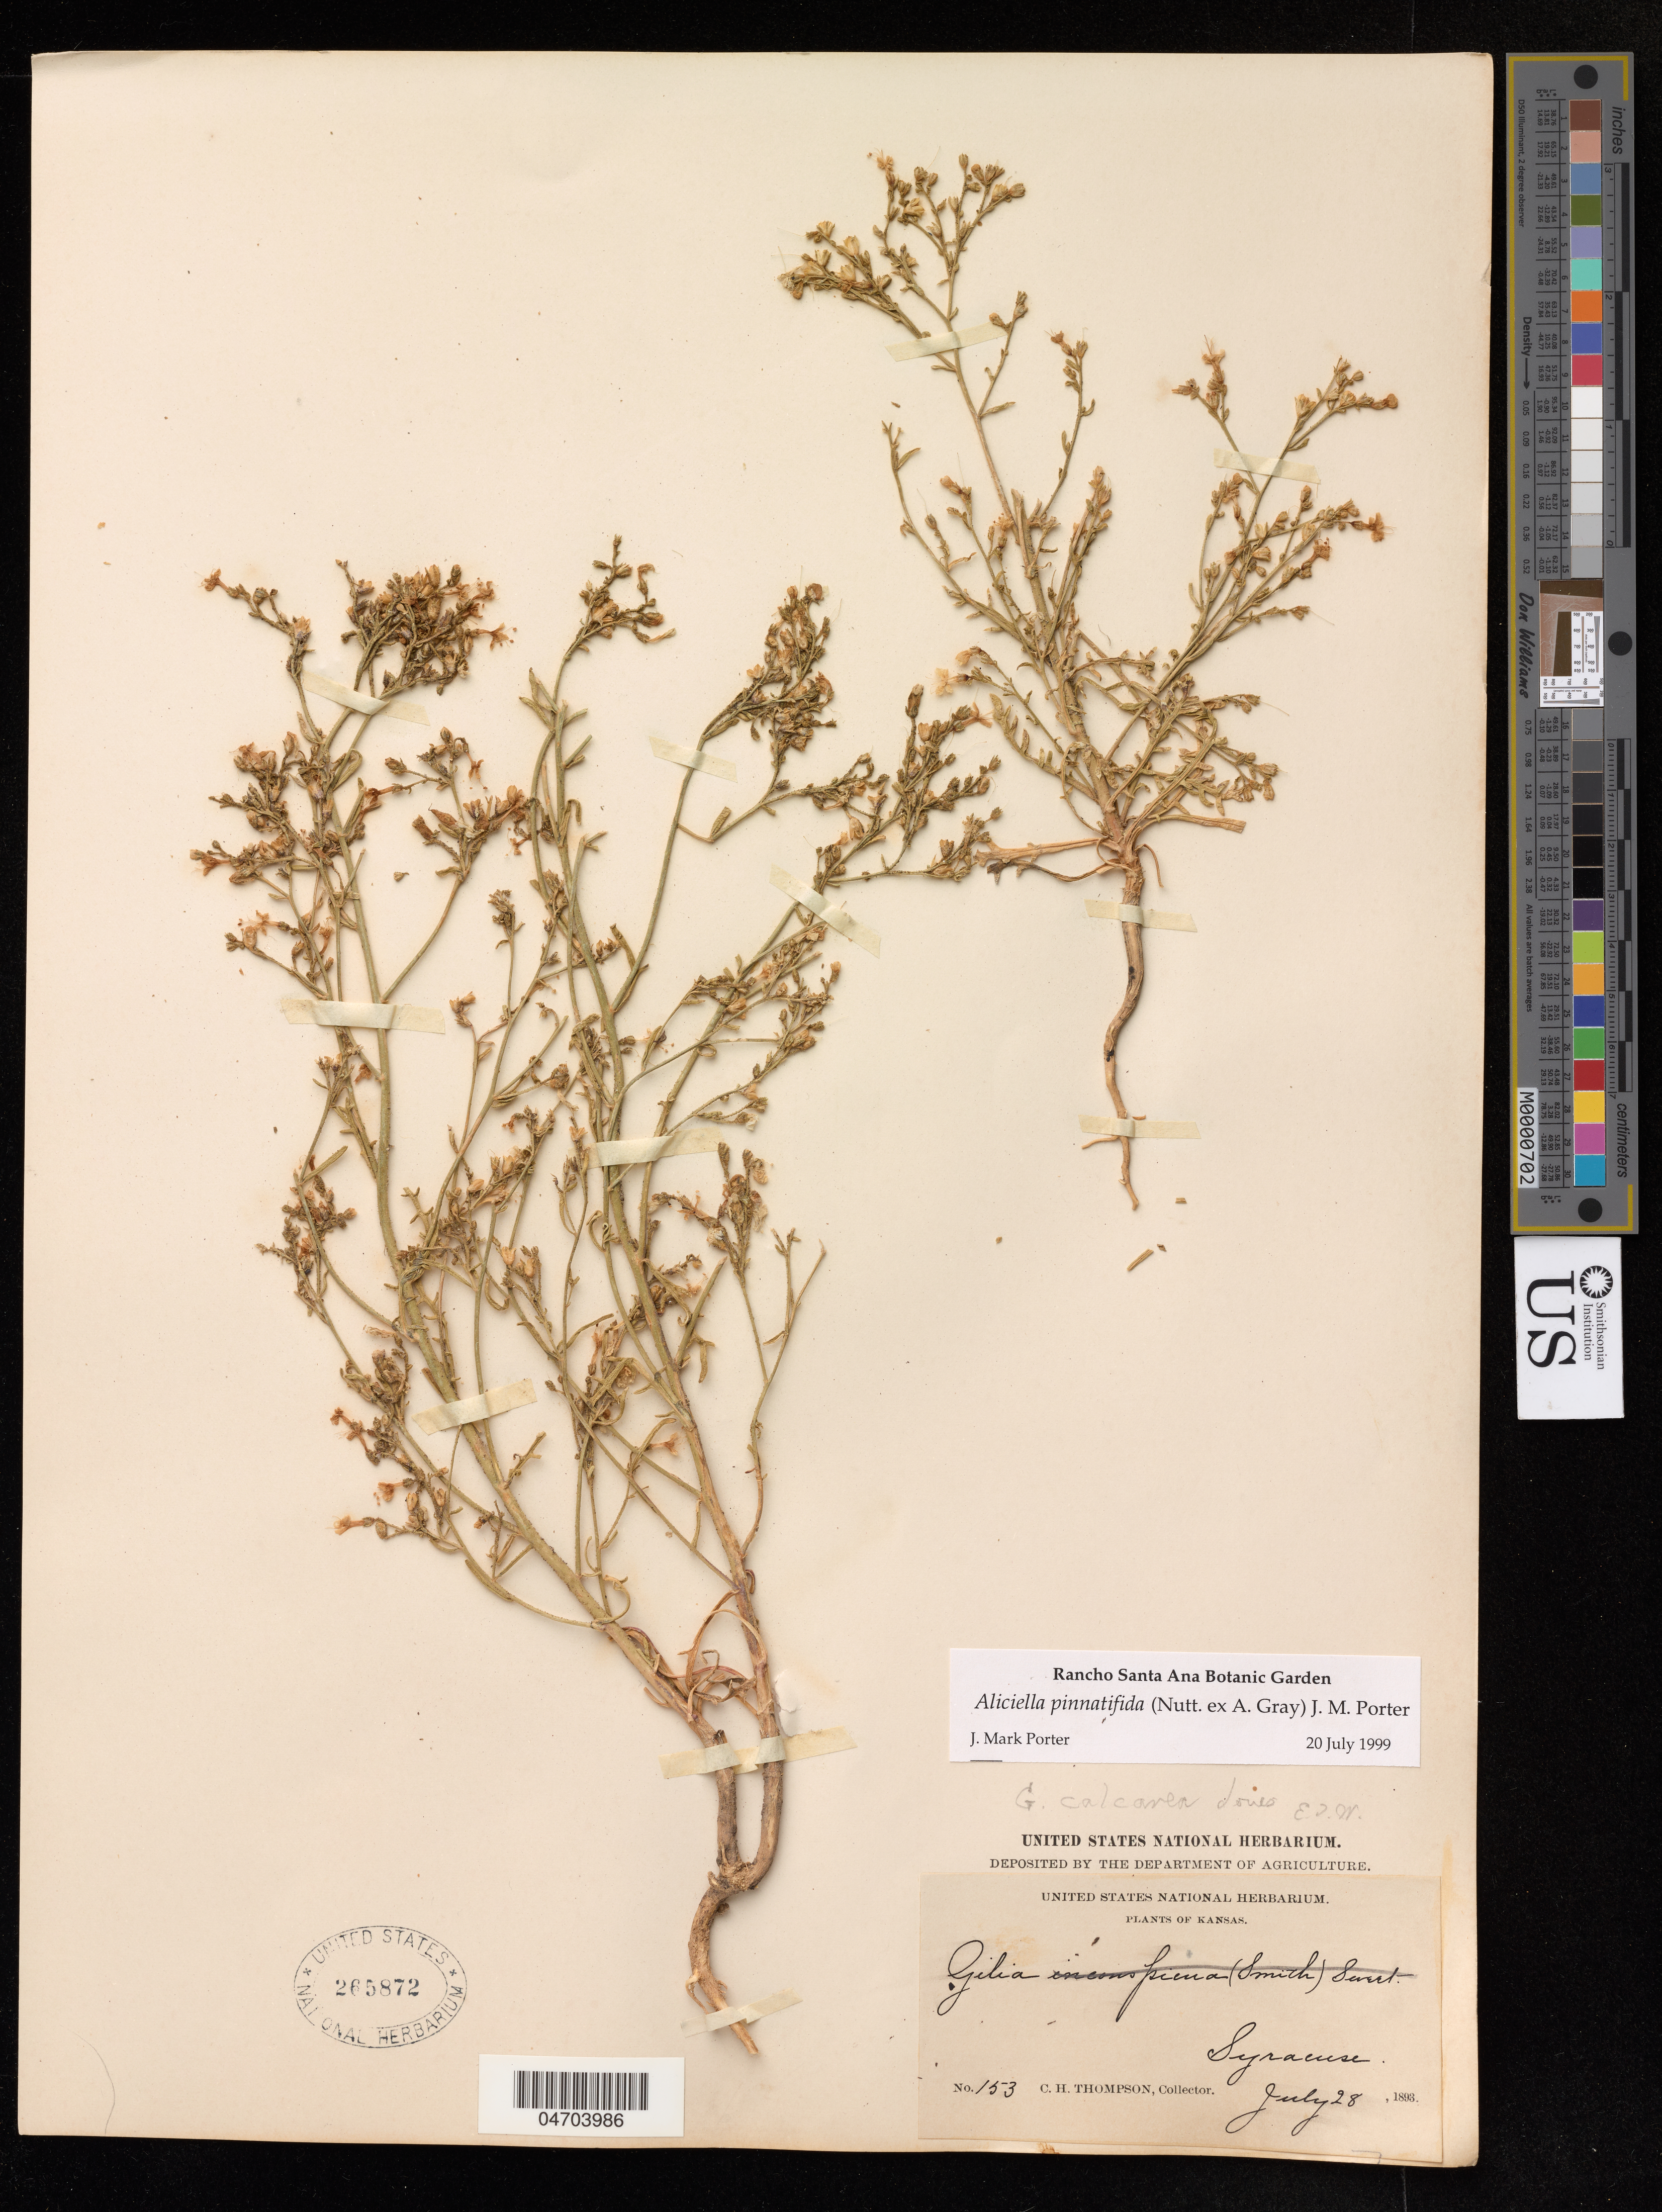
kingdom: Plantae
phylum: Tracheophyta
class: Magnoliopsida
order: Ericales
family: Polemoniaceae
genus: Aliciella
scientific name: Aliciella pinnatifida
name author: (Nutt. ex A. Gray) J.M. Porter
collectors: C. H. Thompson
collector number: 153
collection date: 1893-07-28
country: United States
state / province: Kansas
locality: Syracuse.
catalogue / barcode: US 265872